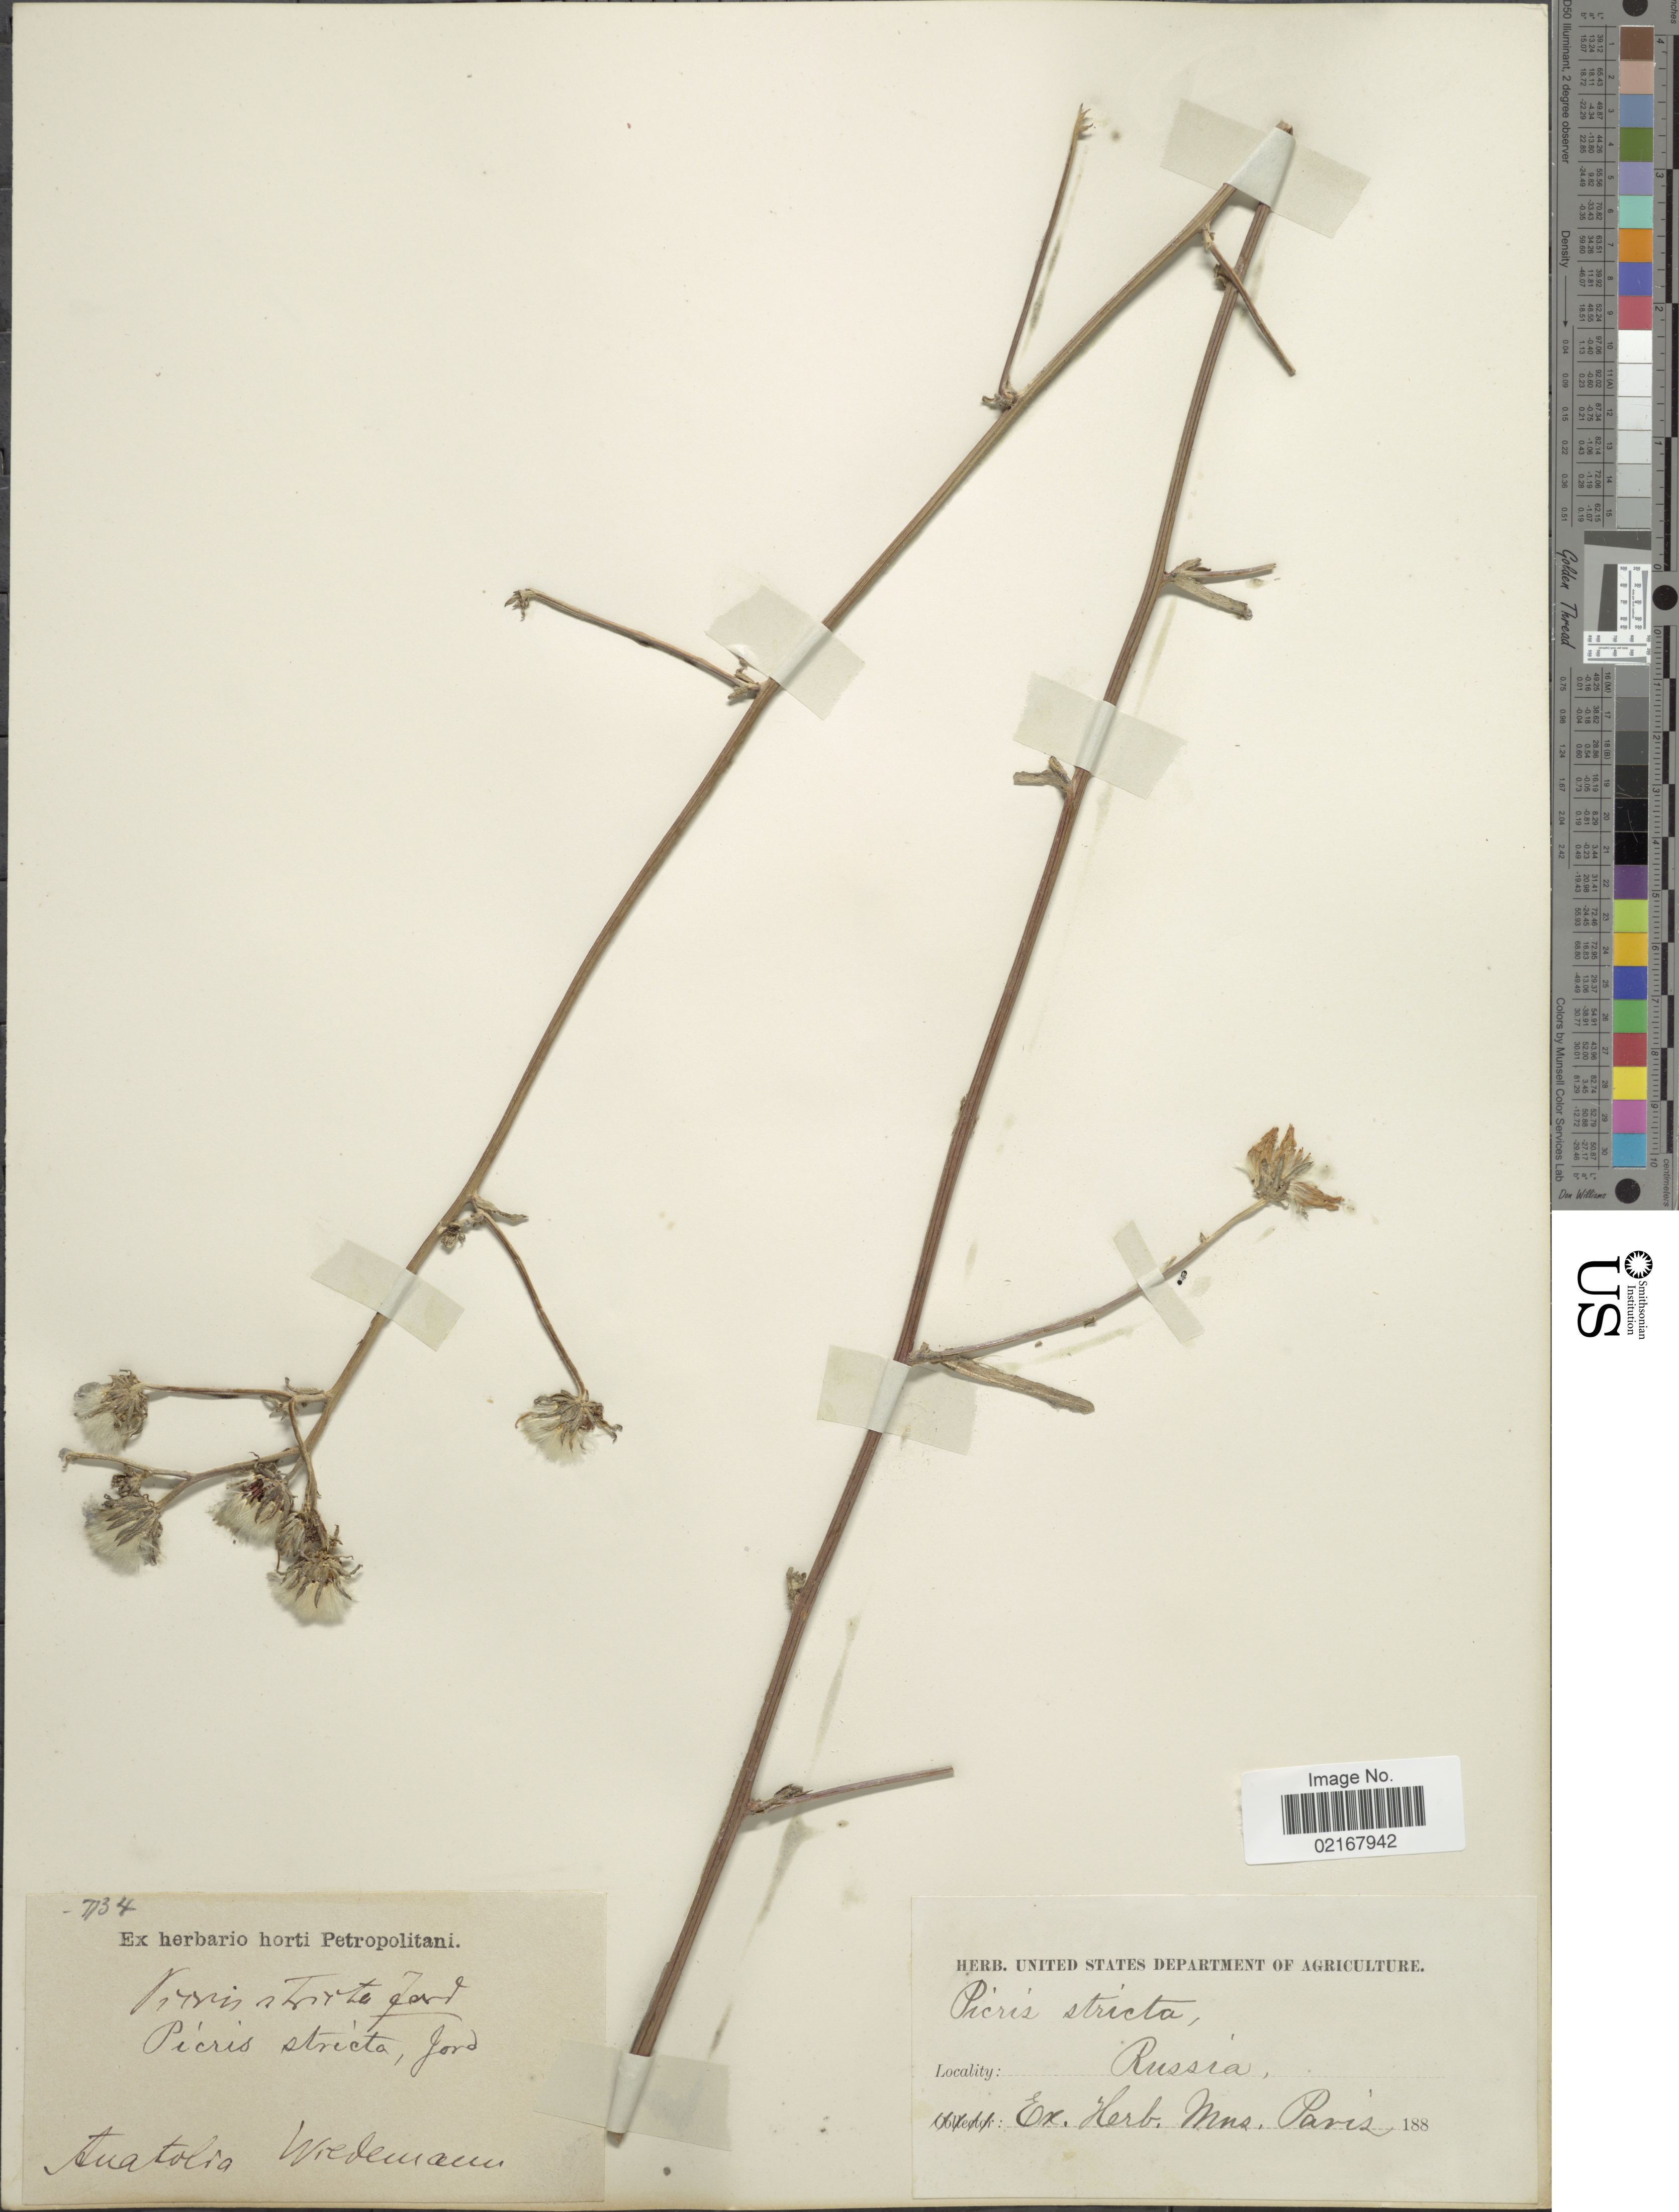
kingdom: Plantae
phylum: Tracheophyta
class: Magnoliopsida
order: Asterales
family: Asteraceae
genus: Picris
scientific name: Picris hieracioides subsp. spinulosa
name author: (Guss.) Arcang.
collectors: -. Wredemann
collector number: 7134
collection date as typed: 188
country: Russian Federation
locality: Anatolia, "Russia" [probably Turkey]